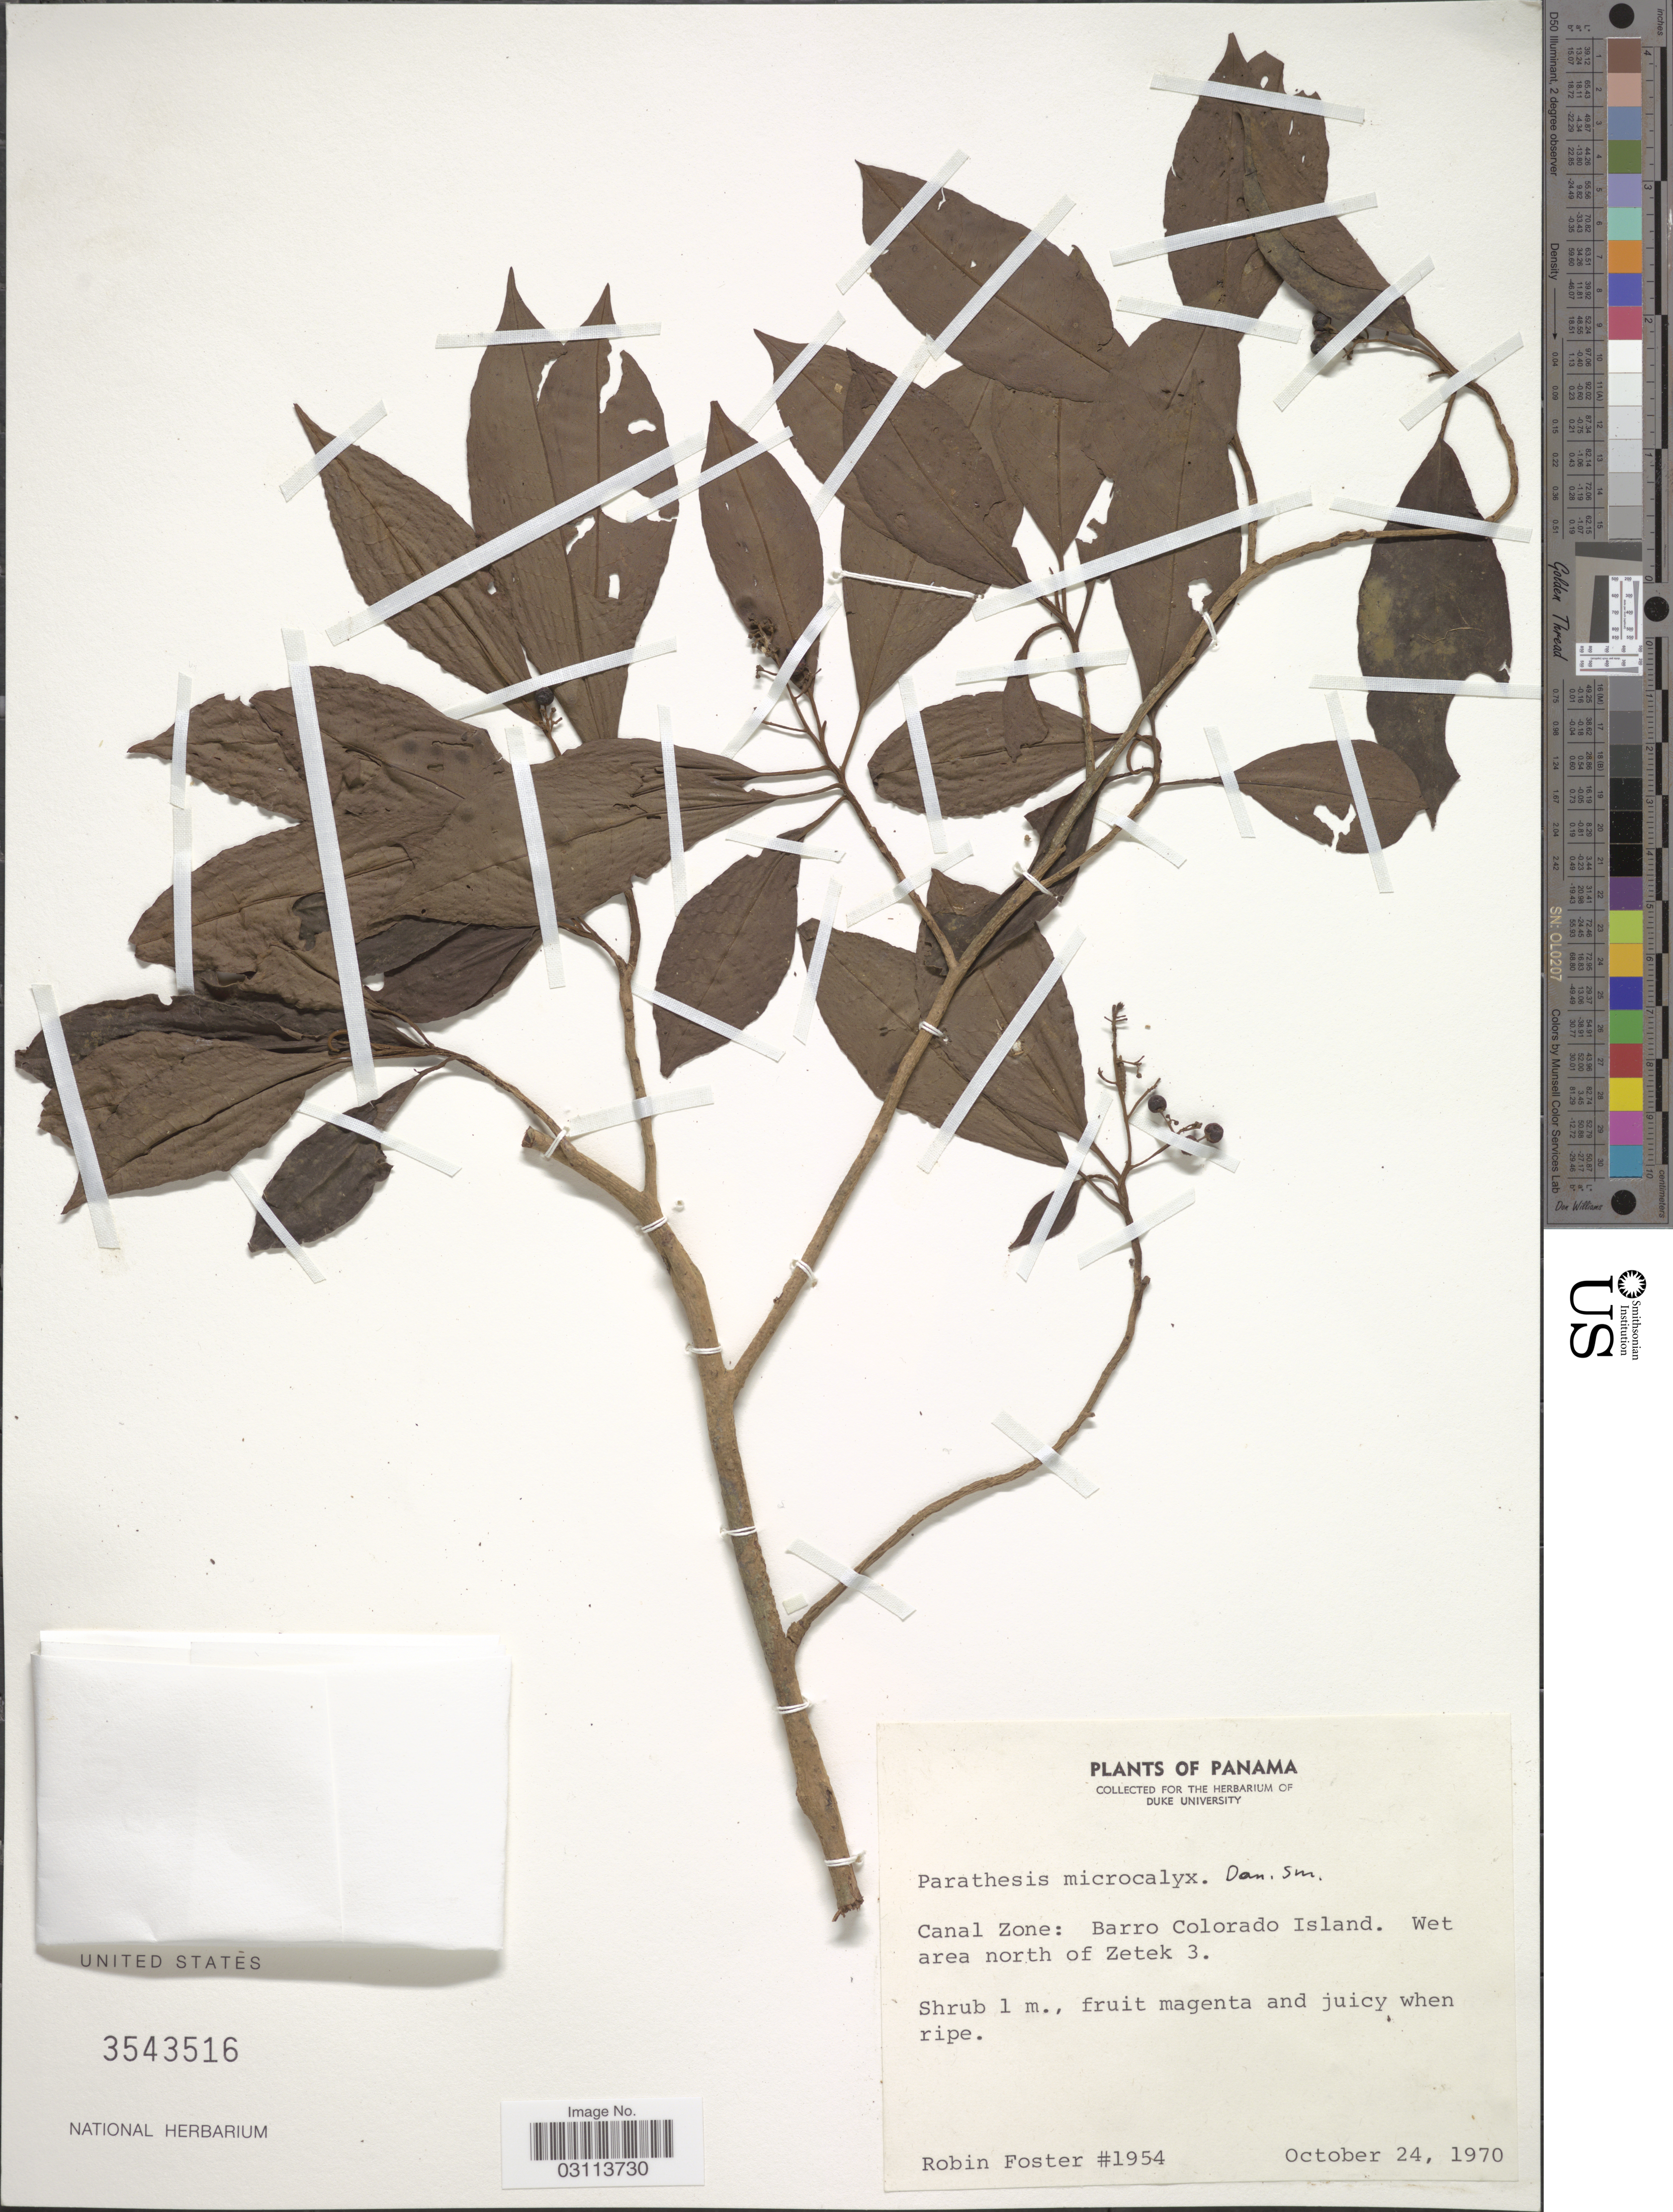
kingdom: Plantae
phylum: Tracheophyta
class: Magnoliopsida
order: Ericales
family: Primulaceae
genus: Parathesis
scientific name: Parathesis microcalyx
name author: Donn. Sm.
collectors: R. B. Foster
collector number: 1954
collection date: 1970-10-24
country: Panama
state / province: Panamá Oeste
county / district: Canal Zone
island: Barro Colorado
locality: Canal Zone: Barro Colorado Island. Wet area north of Zetek 3.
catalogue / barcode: US 3543516